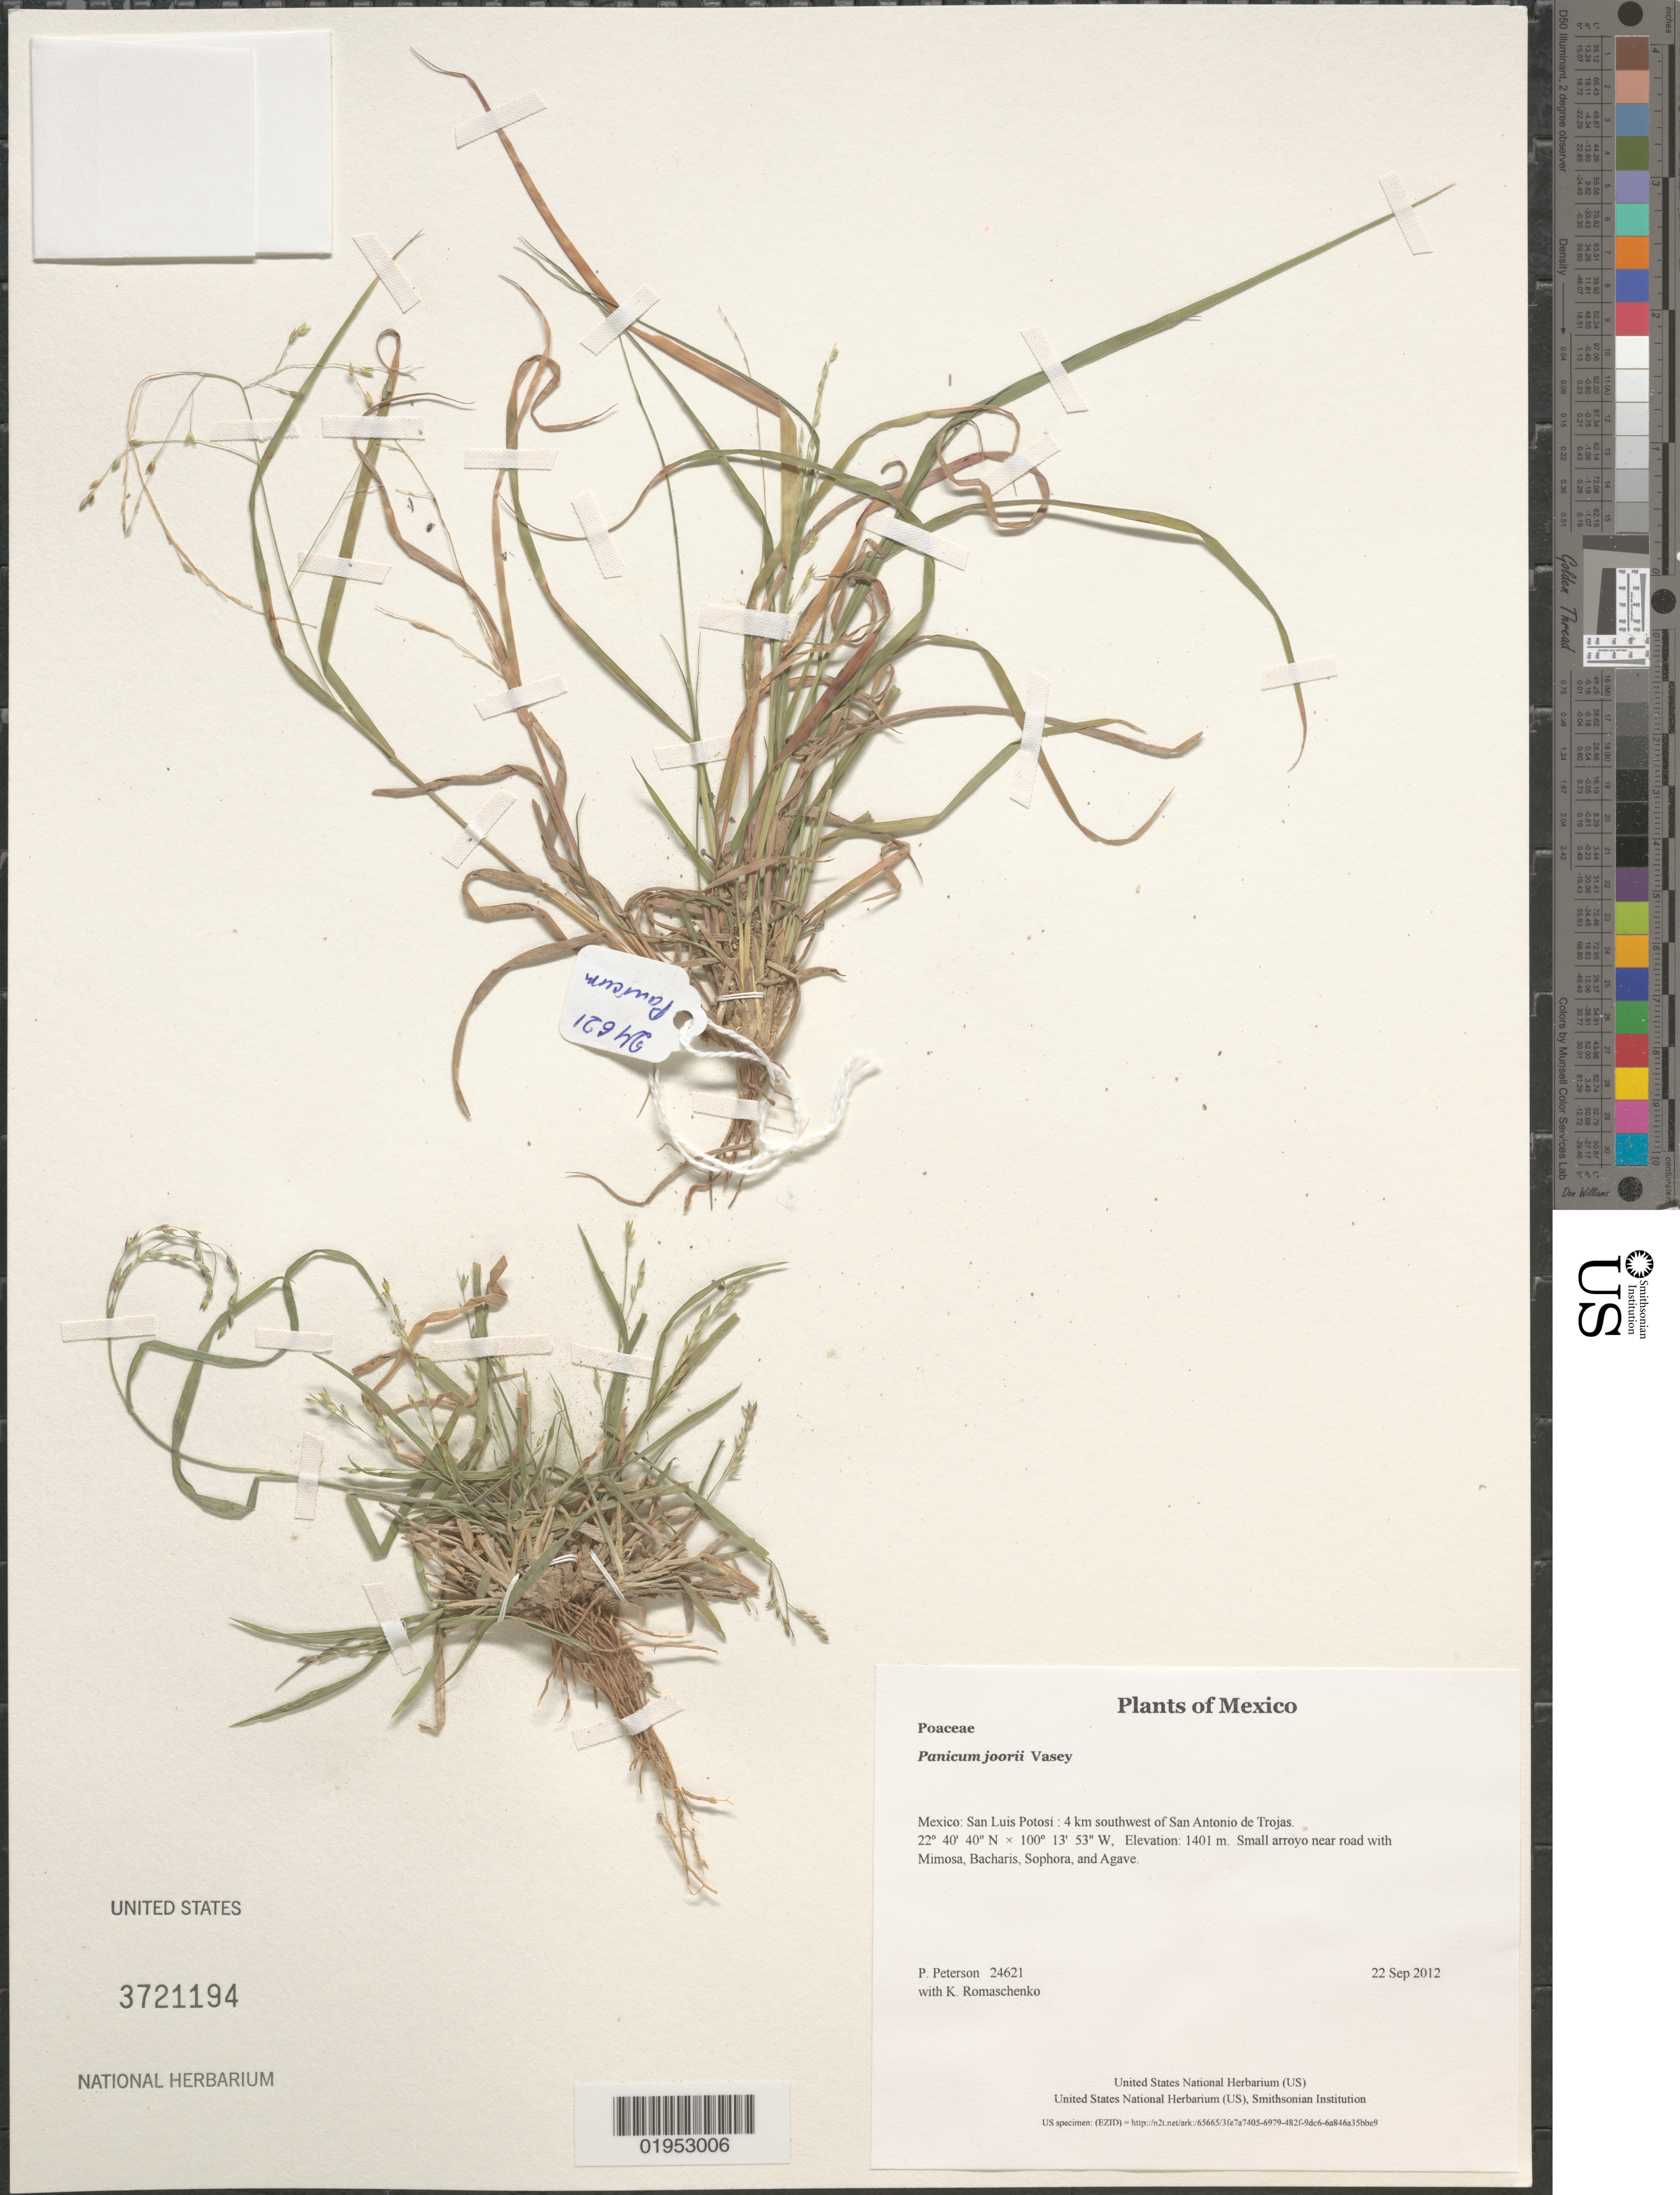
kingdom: Plantae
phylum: Tracheophyta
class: Liliopsida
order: Poales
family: Poaceae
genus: Panicum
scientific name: Panicum sp.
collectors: P. M. Peterson & K. Romaschenko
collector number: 24621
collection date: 2012-09-22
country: Mexico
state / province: San Luis Potosí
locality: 4 km southwest of San Antonio de Trojas.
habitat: Small arroyo near road with Mimosa, Bacharis, Sophora, and Agave.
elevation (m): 1401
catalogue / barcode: US 3721194